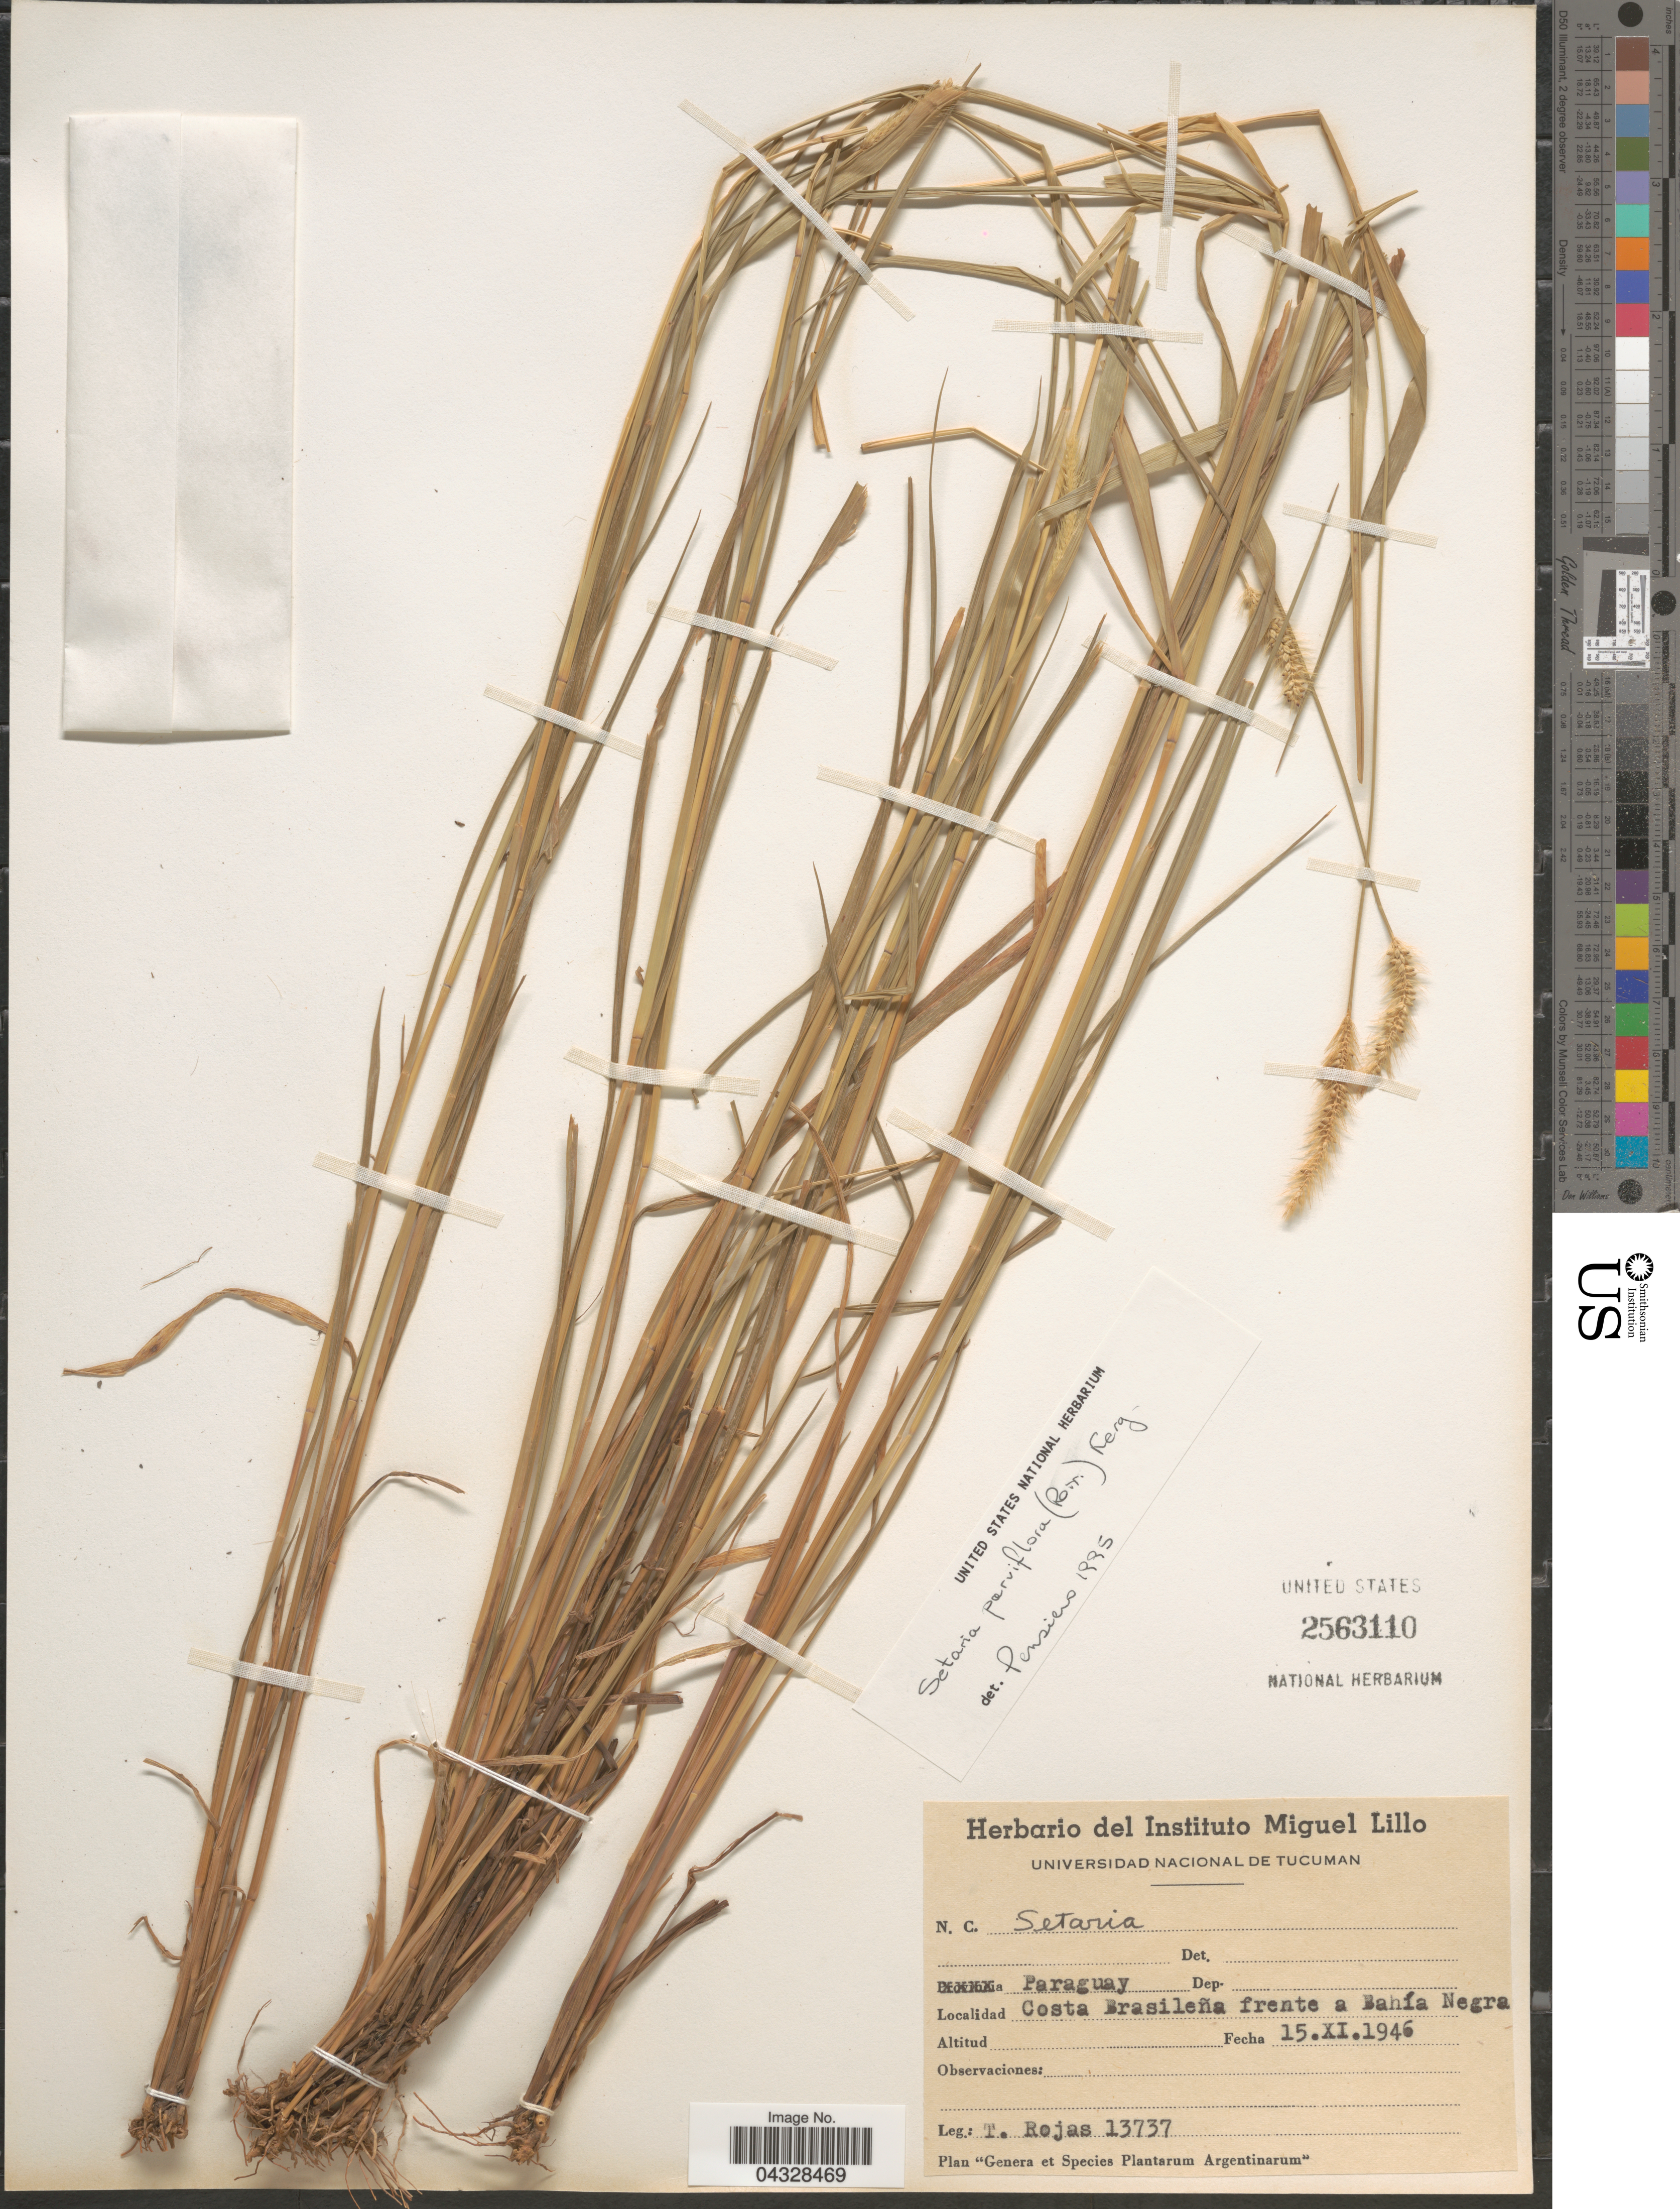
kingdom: Plantae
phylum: Tracheophyta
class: Liliopsida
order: Poales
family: Poaceae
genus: Setaria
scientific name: Setaria parviflora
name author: (Poir.) Kerguélen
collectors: T. Rojas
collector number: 13737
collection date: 1946-11-15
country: Paraguay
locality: Costa Brasileña frente a Bahía Negra.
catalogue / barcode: US 2563110